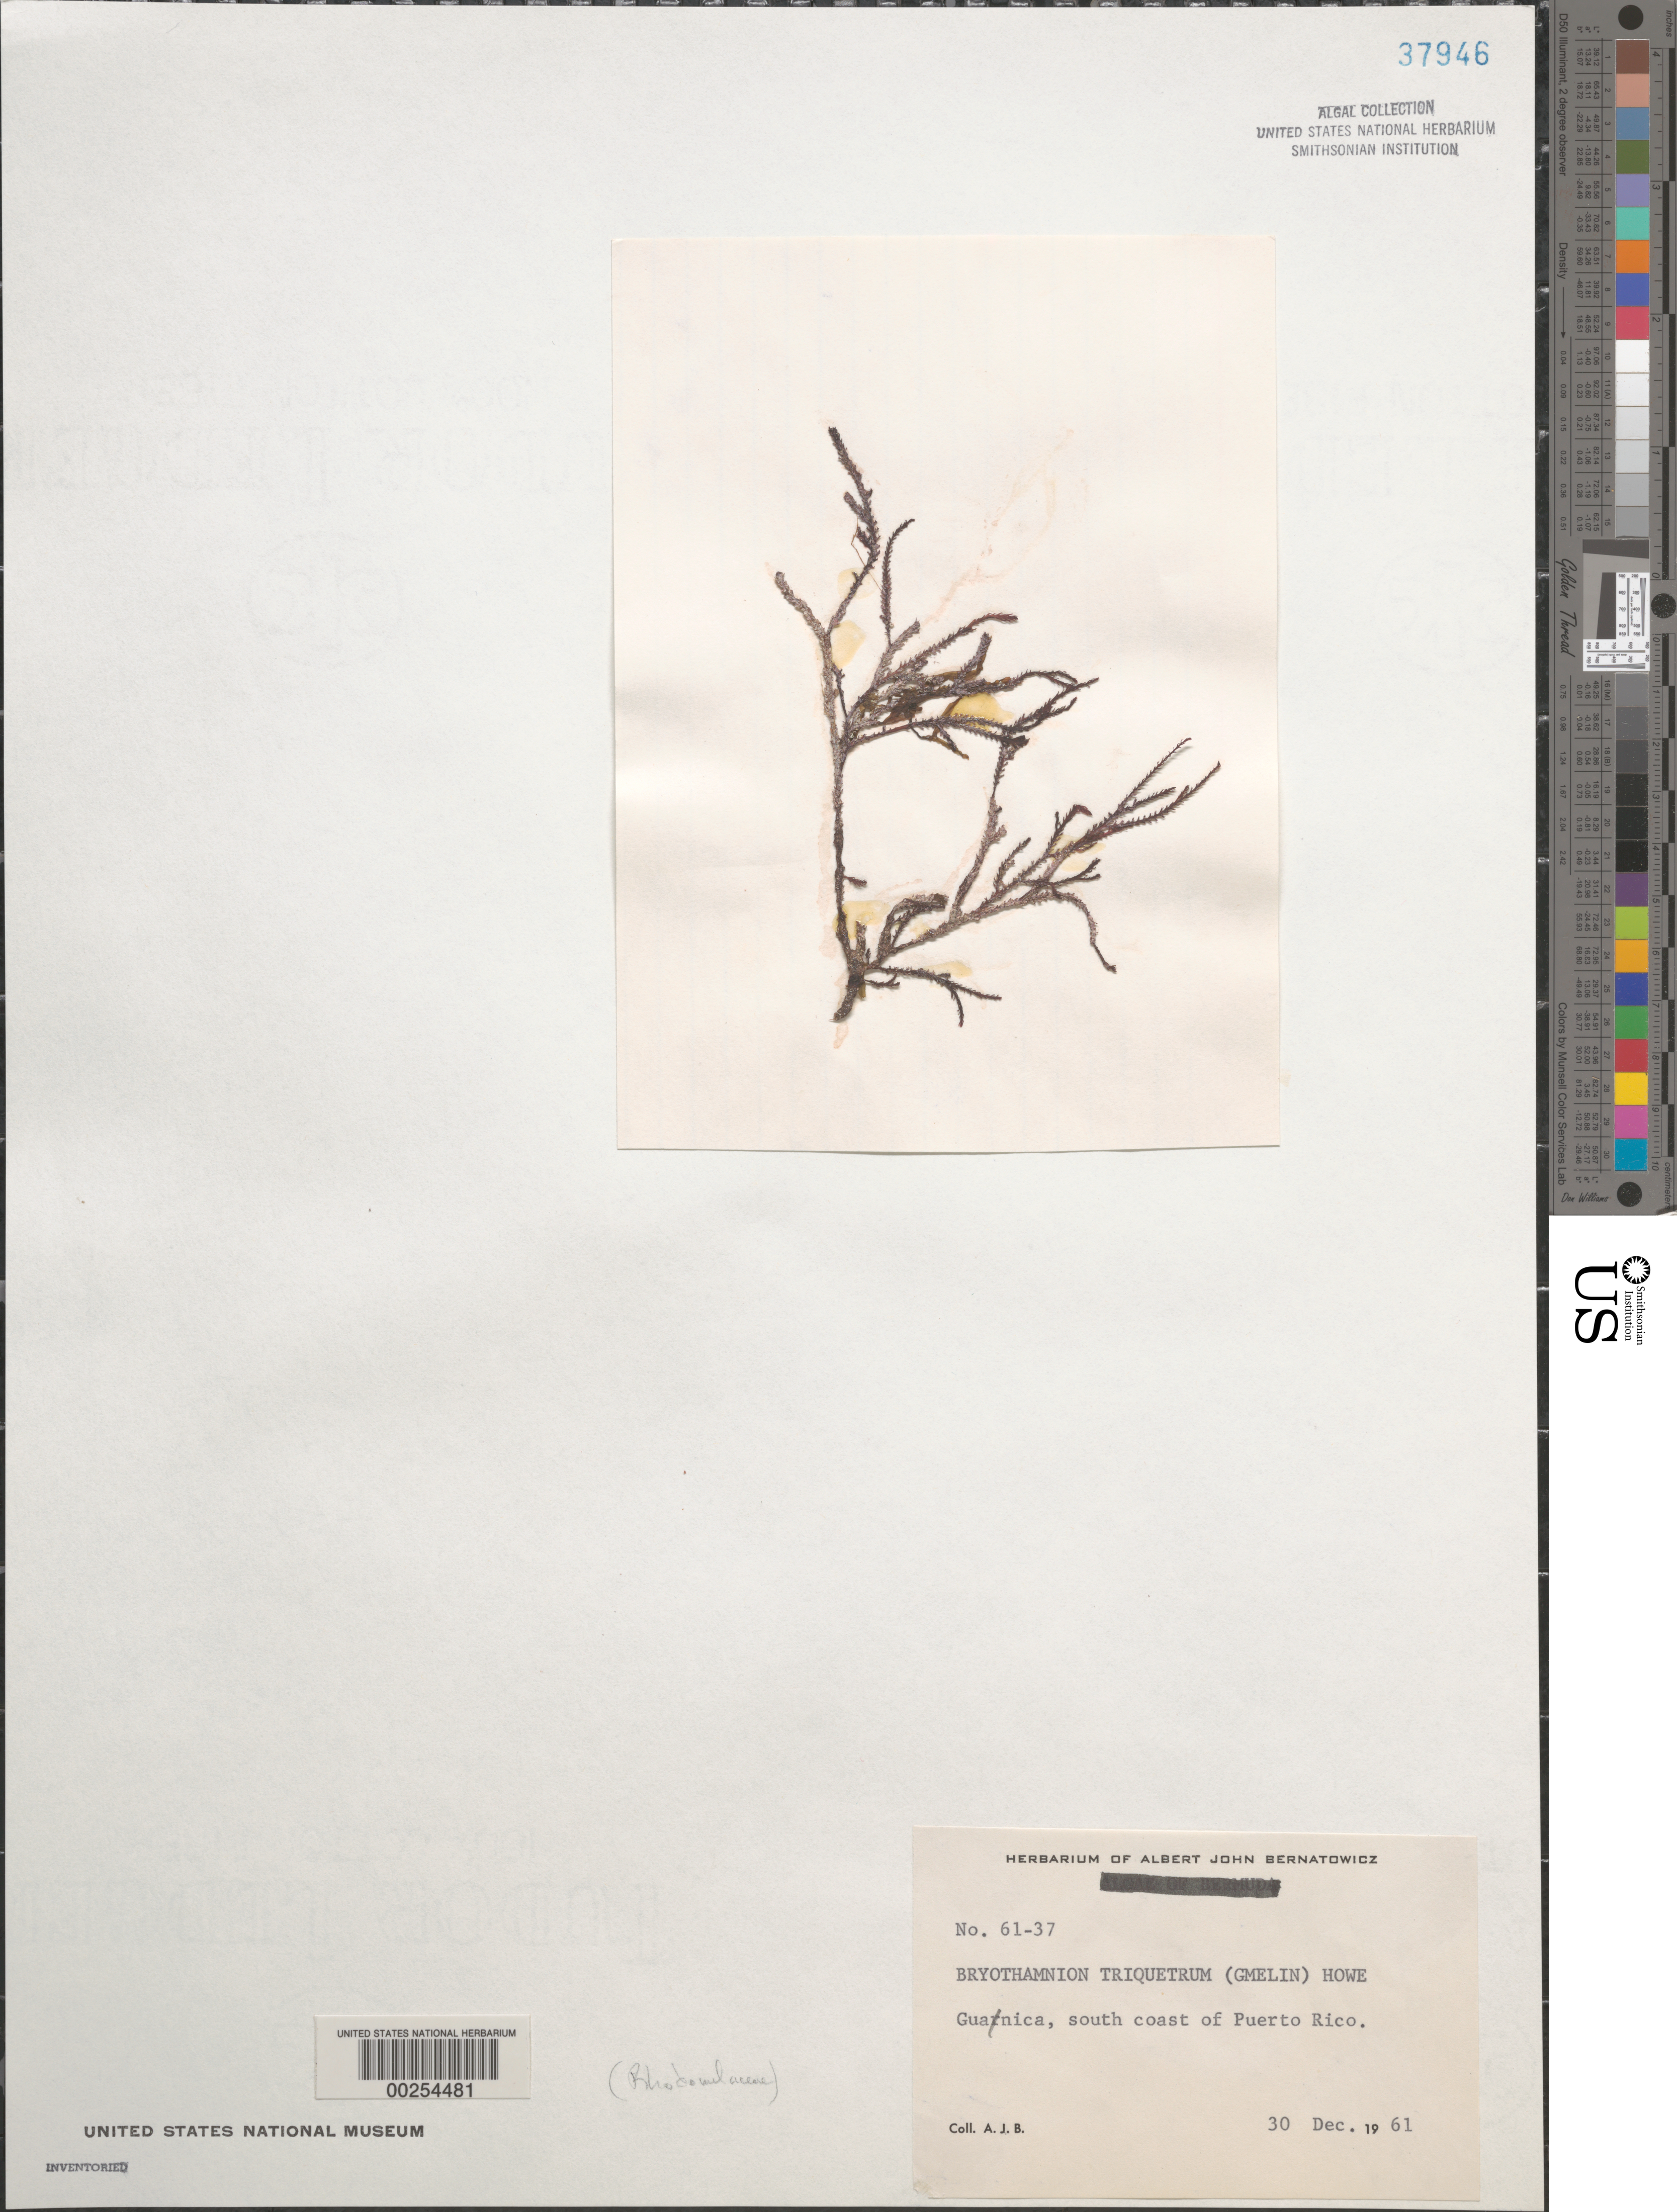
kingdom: Plantae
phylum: Rhodophyta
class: Florideophyceae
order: Ceramiales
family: Rhodomelaceae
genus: Alsidium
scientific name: Alsidium triquetrum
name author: (S.G. Gmel.) Trevis.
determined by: Algae name updating Project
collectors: A. Bernatowicz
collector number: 61-37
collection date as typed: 30 Dec 1961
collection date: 1961-12-30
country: Puerto Rico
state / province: Guanica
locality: South coast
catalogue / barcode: US 37946